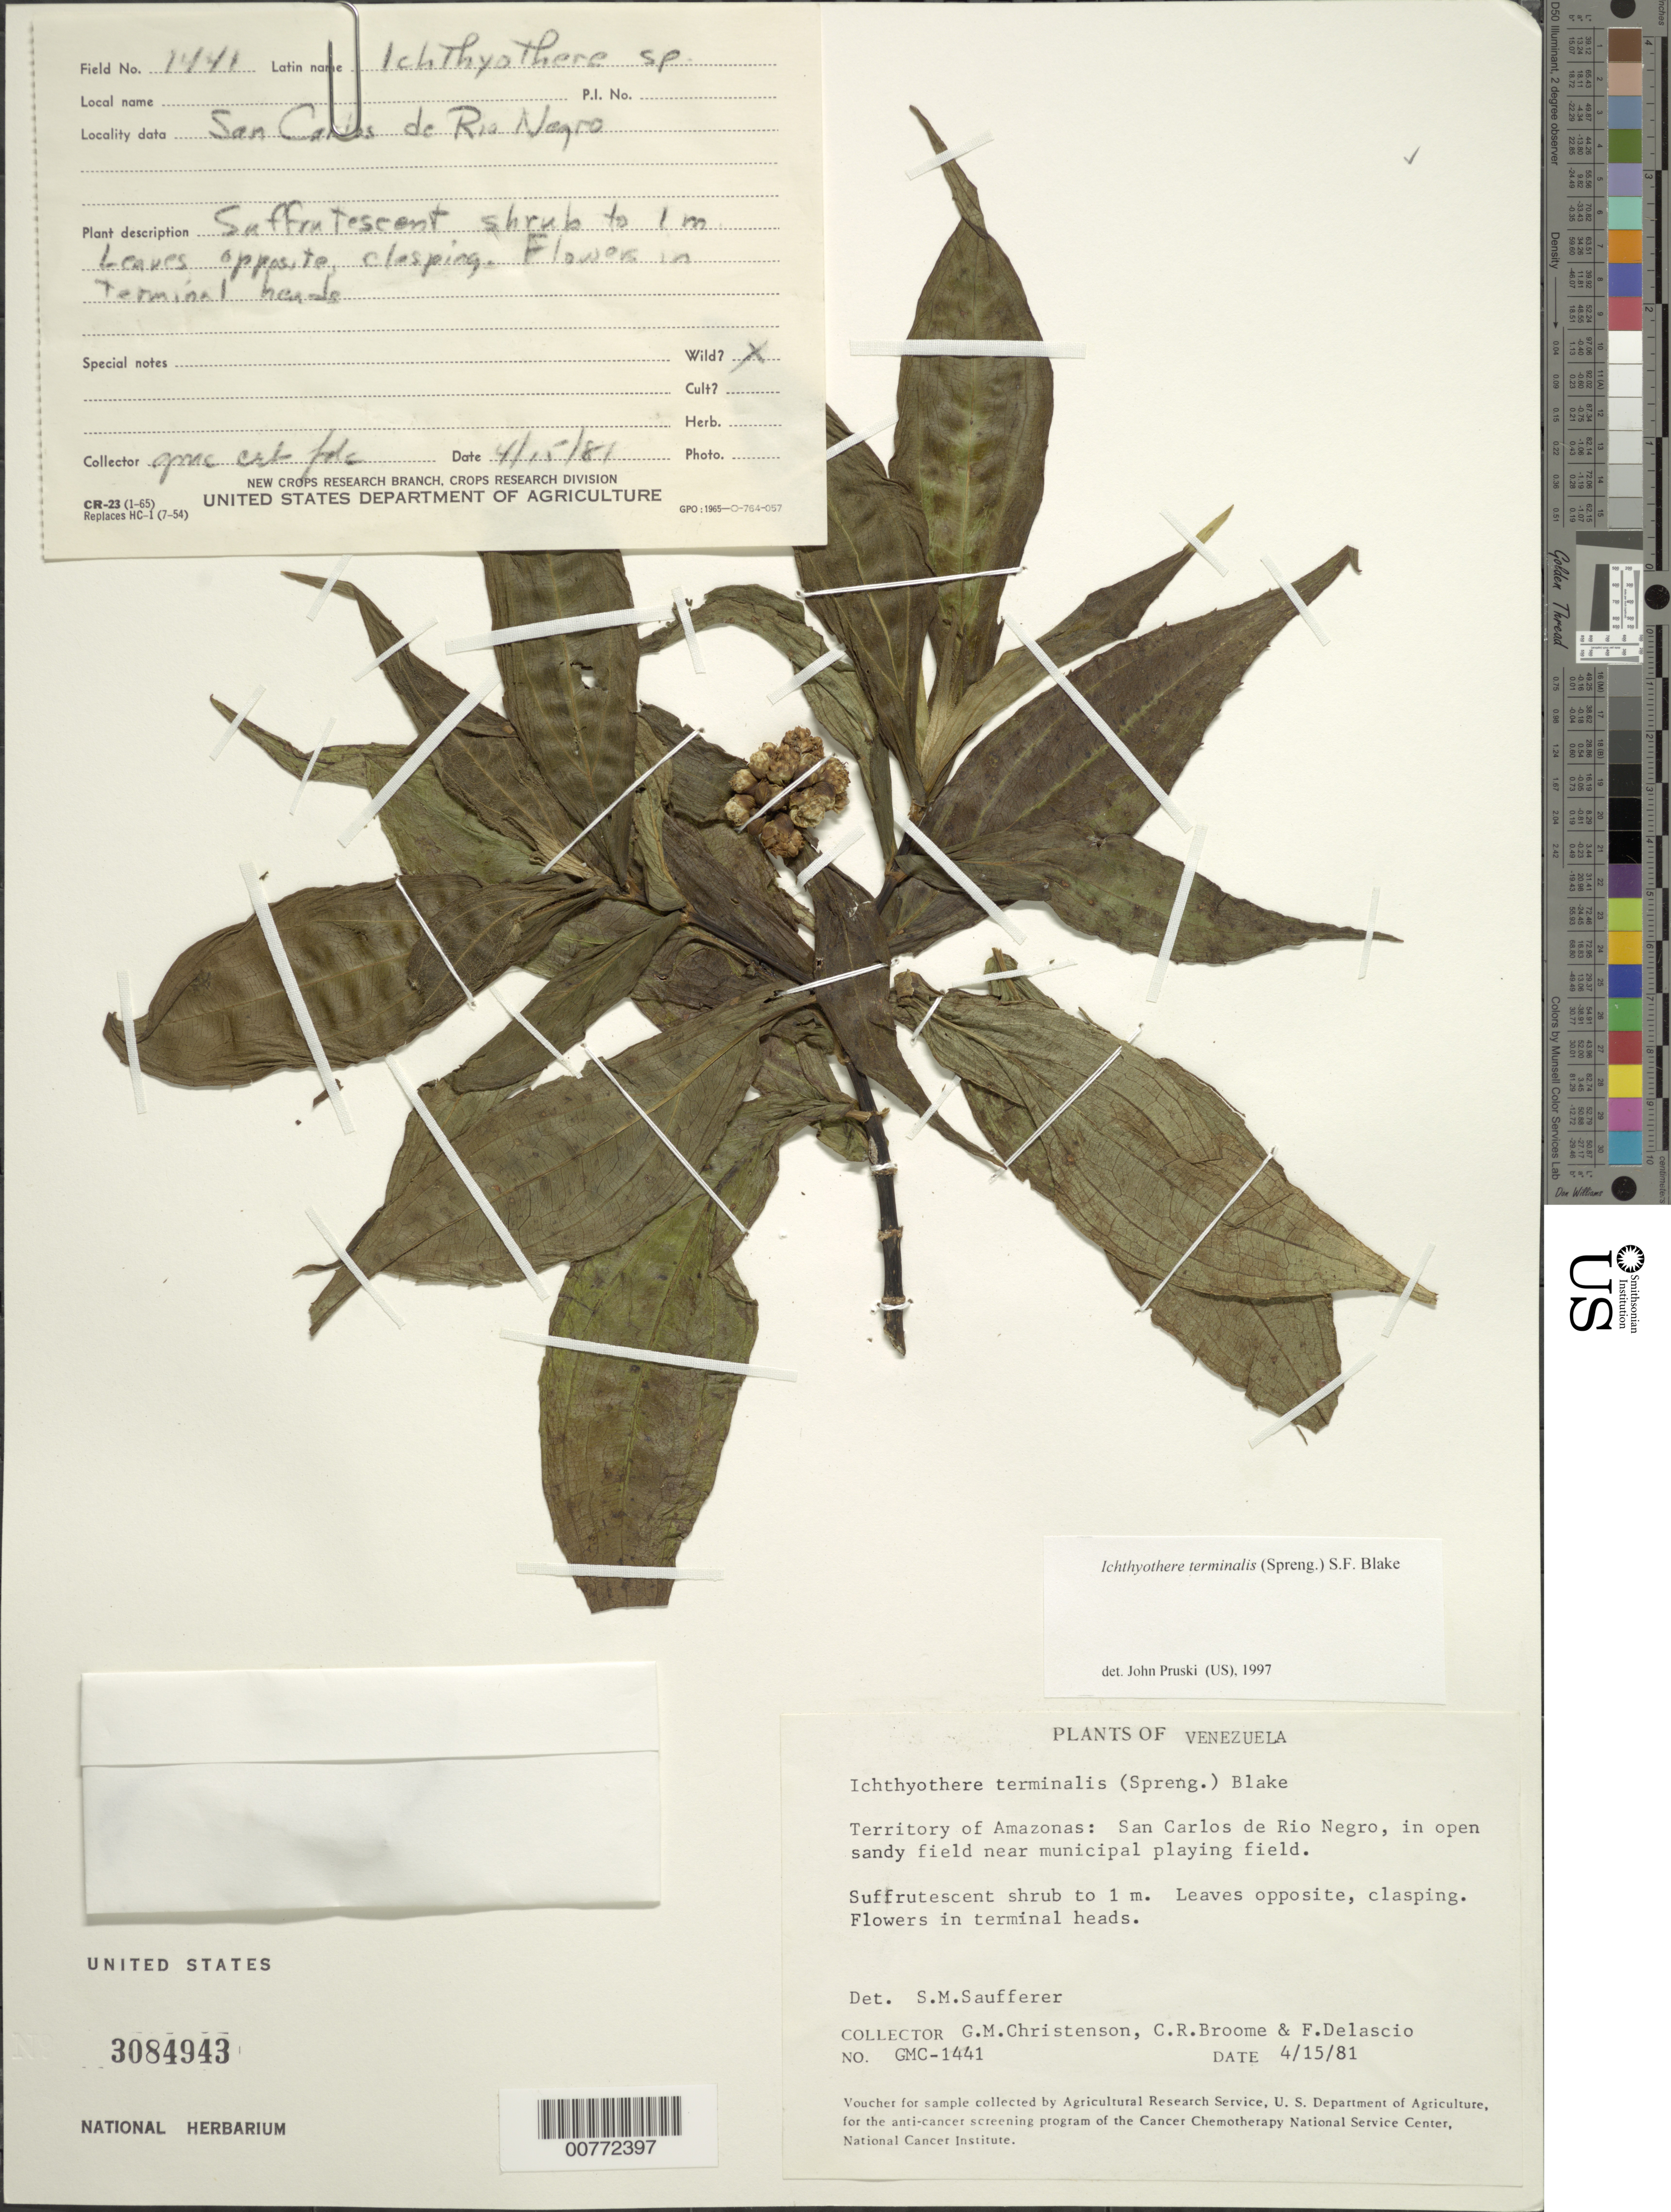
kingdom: Plantae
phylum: Tracheophyta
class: Magnoliopsida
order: Asterales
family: Asteraceae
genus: Ichthyothere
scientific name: Ichthyothere terminalis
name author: (Spreng.) S.F. Blake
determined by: Pruski, J. F.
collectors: G. Christenson, C. R. Broome & F. Delascio C.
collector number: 1441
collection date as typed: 15-Apr-81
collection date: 1981-04-15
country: Venezuela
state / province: Amazonas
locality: San Carlos de Río Negro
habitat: Open sandy field near playing field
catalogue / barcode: US 3084943